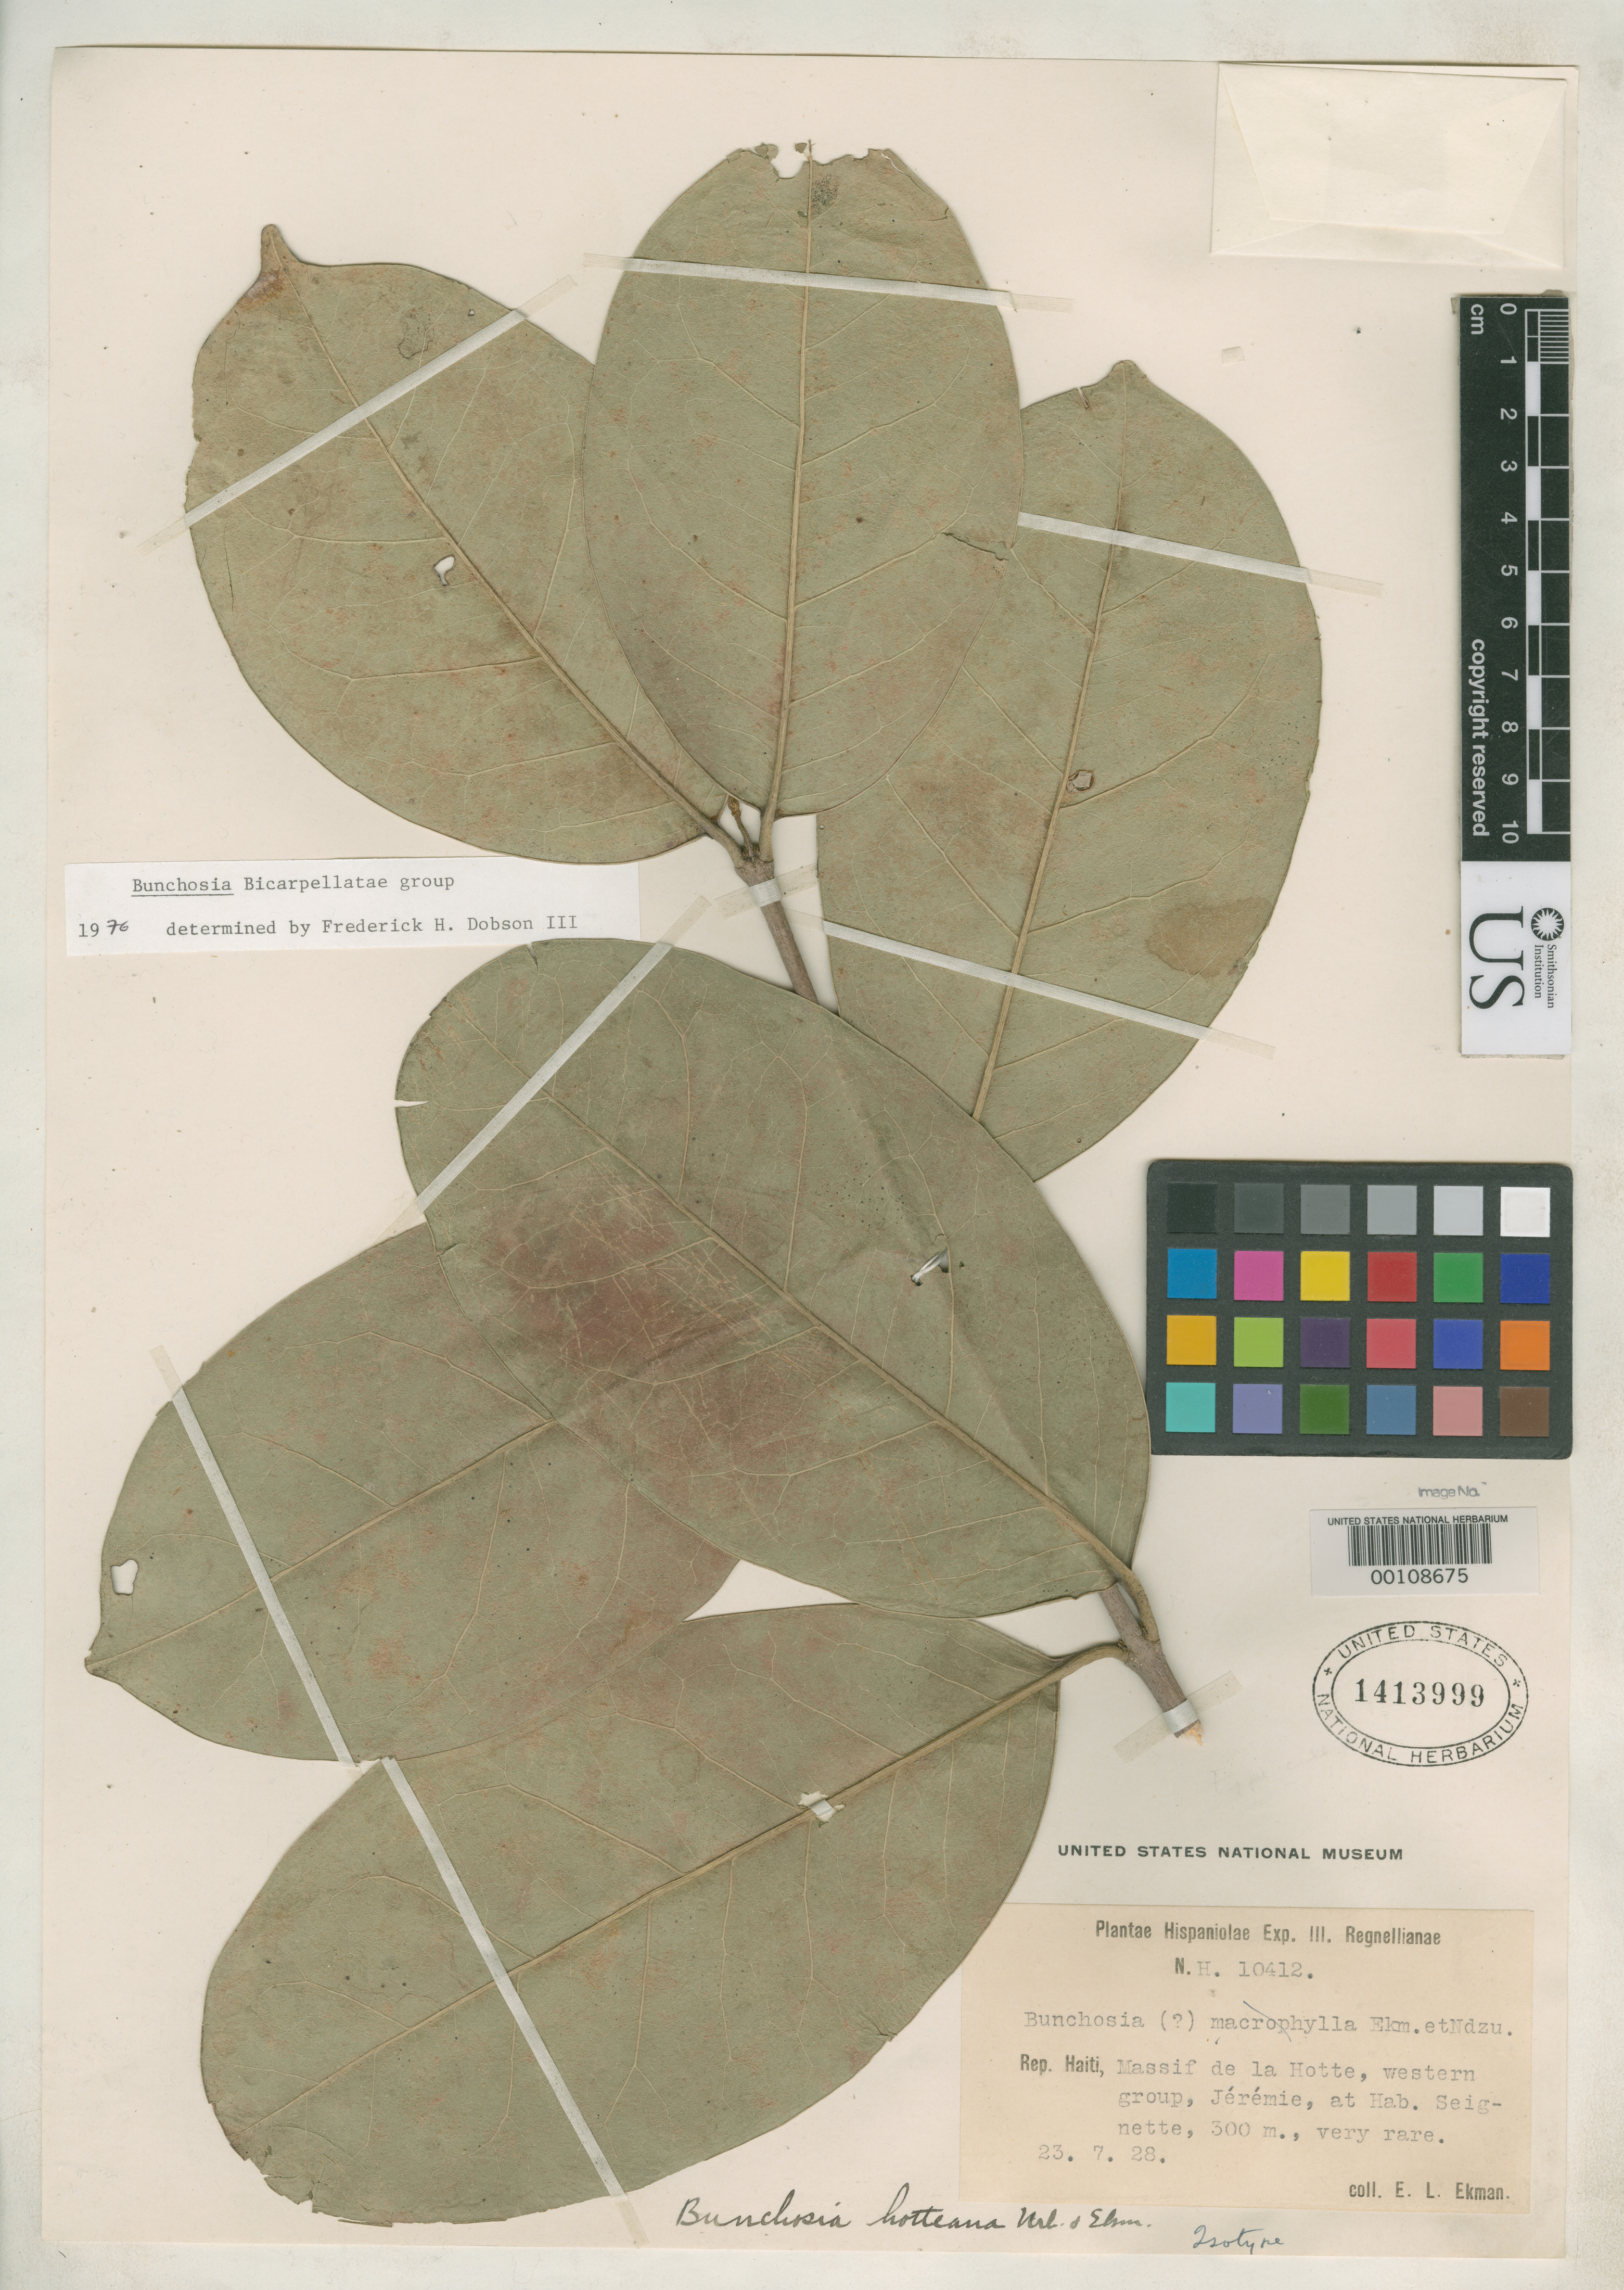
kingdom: Plantae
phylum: Tracheophyta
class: Magnoliopsida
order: Malpighiales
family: Malpighiaceae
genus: Bunchosia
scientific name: Bunchosia hotteana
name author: Nied. & Ekman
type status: Isotype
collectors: E. L. Ekman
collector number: H 10412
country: Haiti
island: Hispaniola Island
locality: Massif de la Hotte, Jeremie.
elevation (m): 300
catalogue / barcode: US 1413999